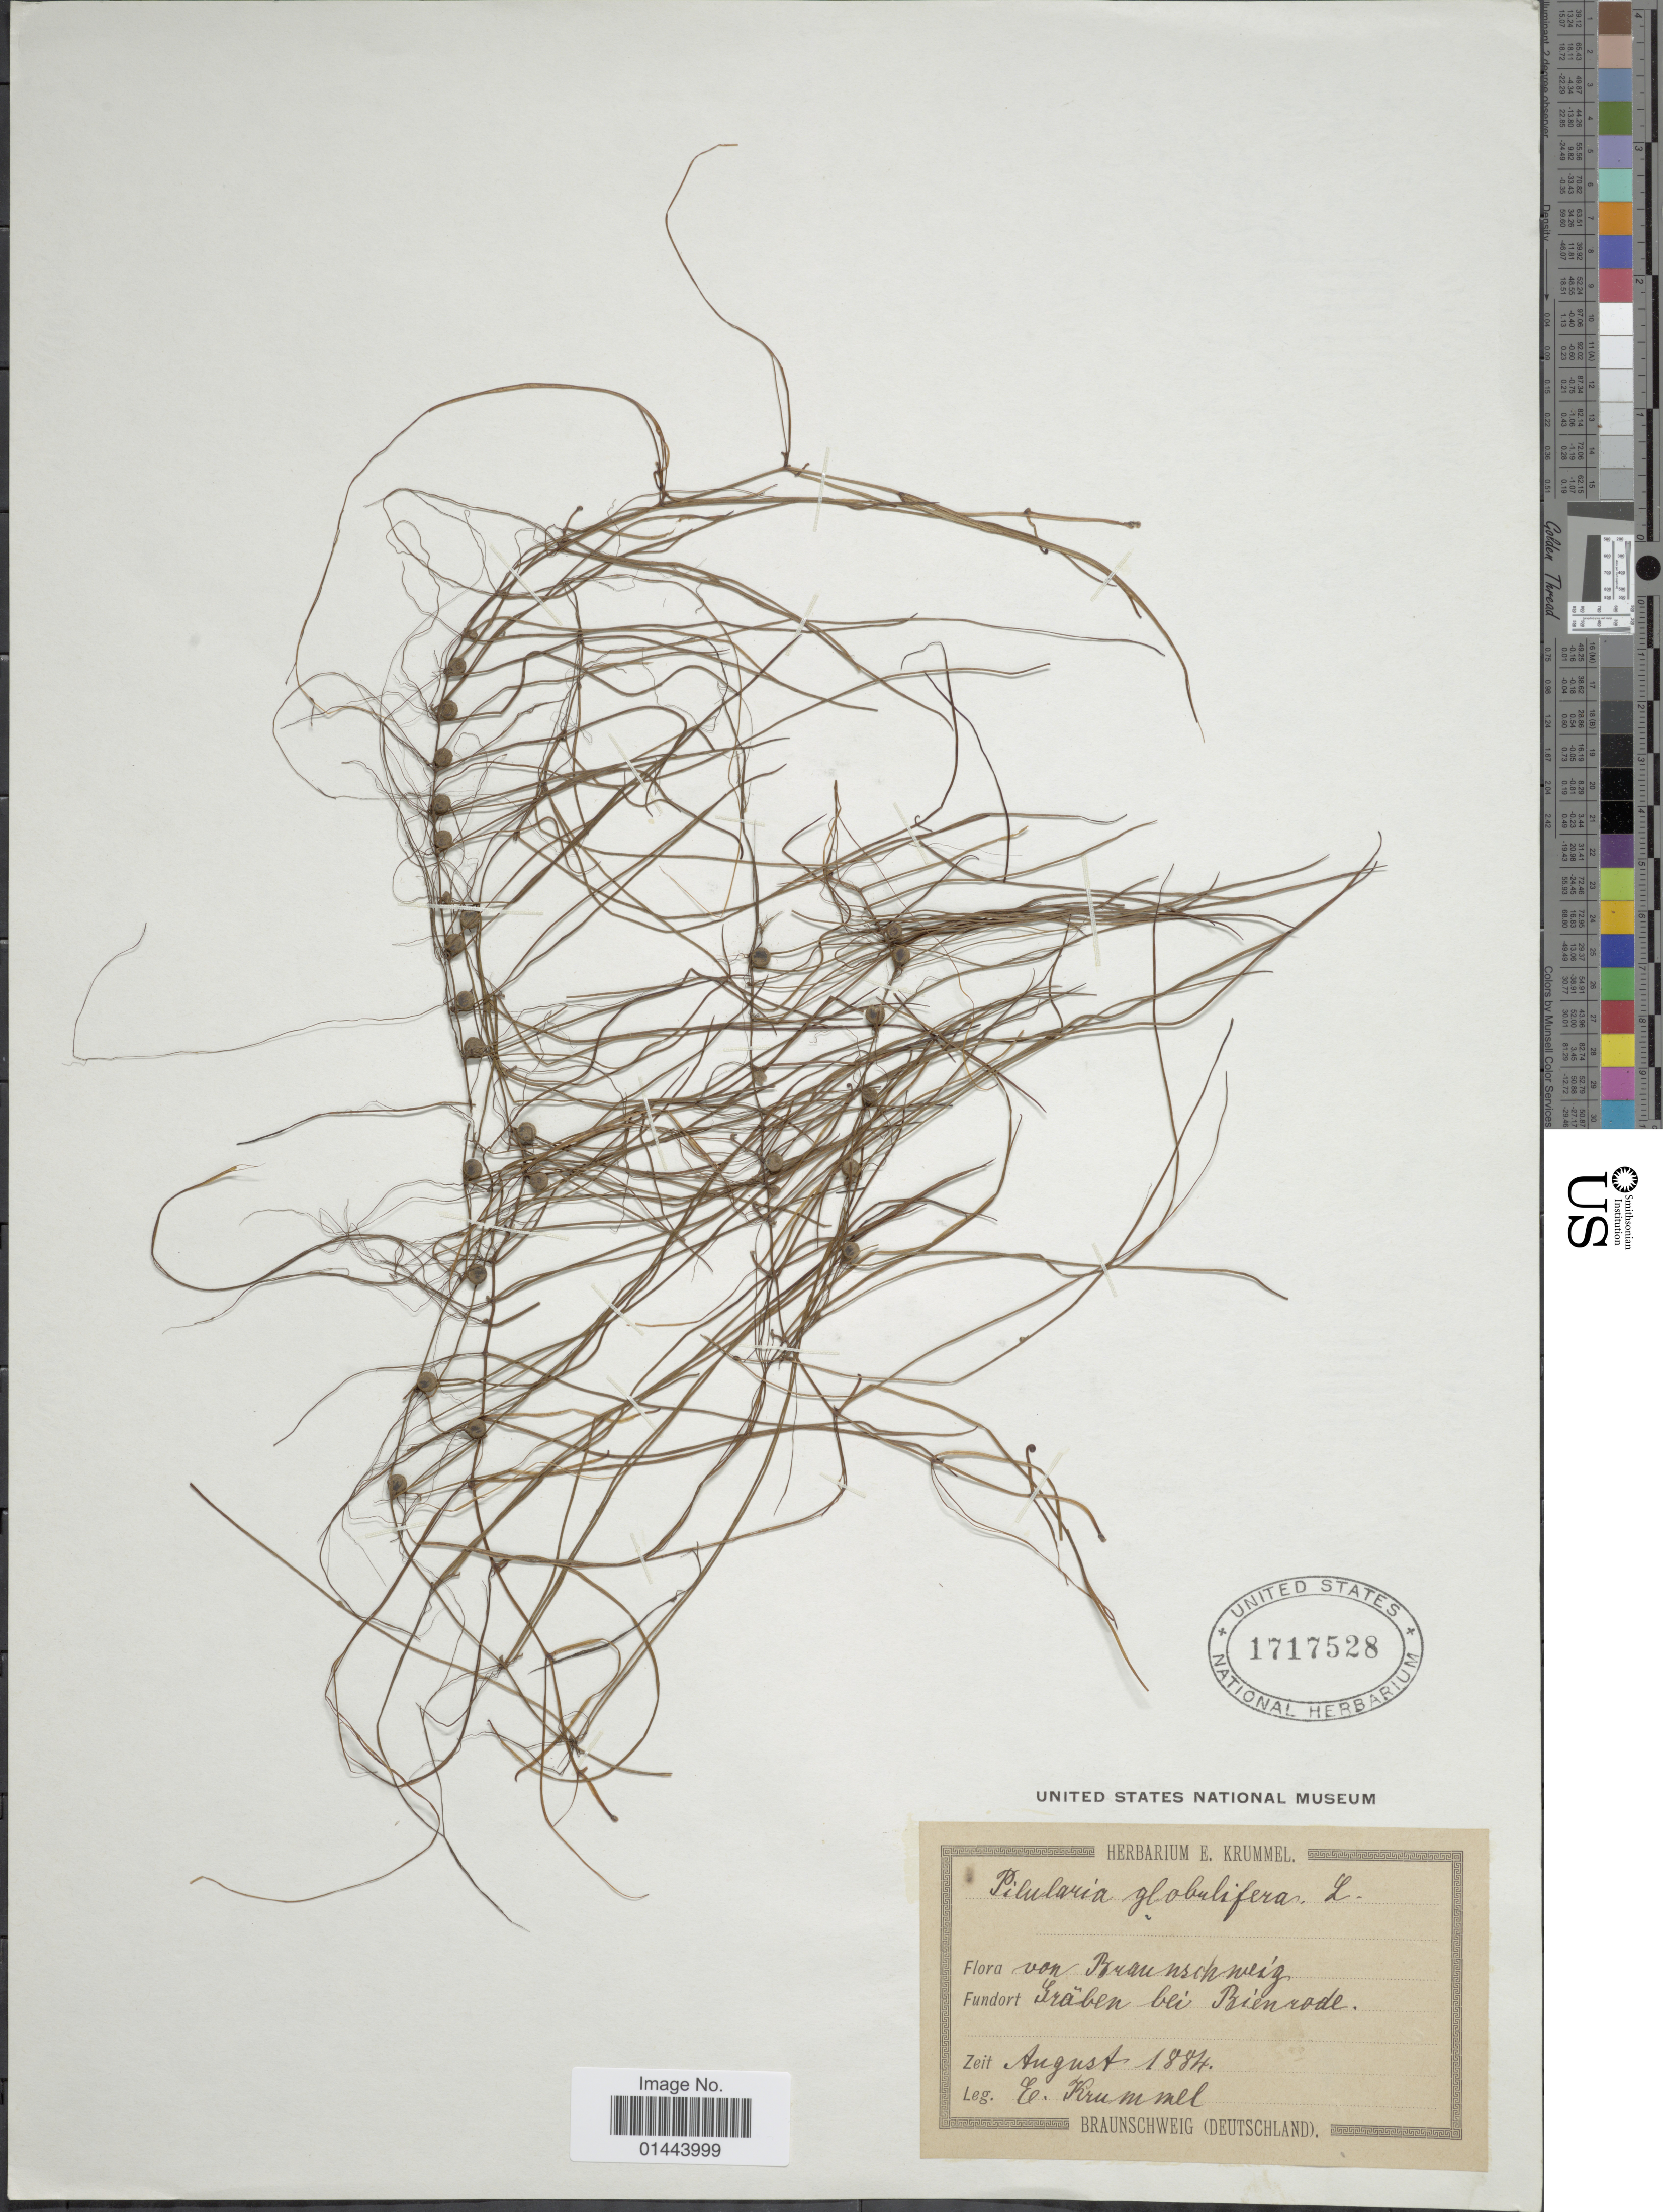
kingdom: Plantae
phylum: Tracheophyta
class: Polypodiopsida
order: Salviniales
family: Marsileaceae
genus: Pilularia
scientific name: Pilularia globulifera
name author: L.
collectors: E. Krummel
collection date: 1884-08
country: Germany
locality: Van Braunschweig, Fundort Graben bei Brienrade [interpreted]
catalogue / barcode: US 1717528